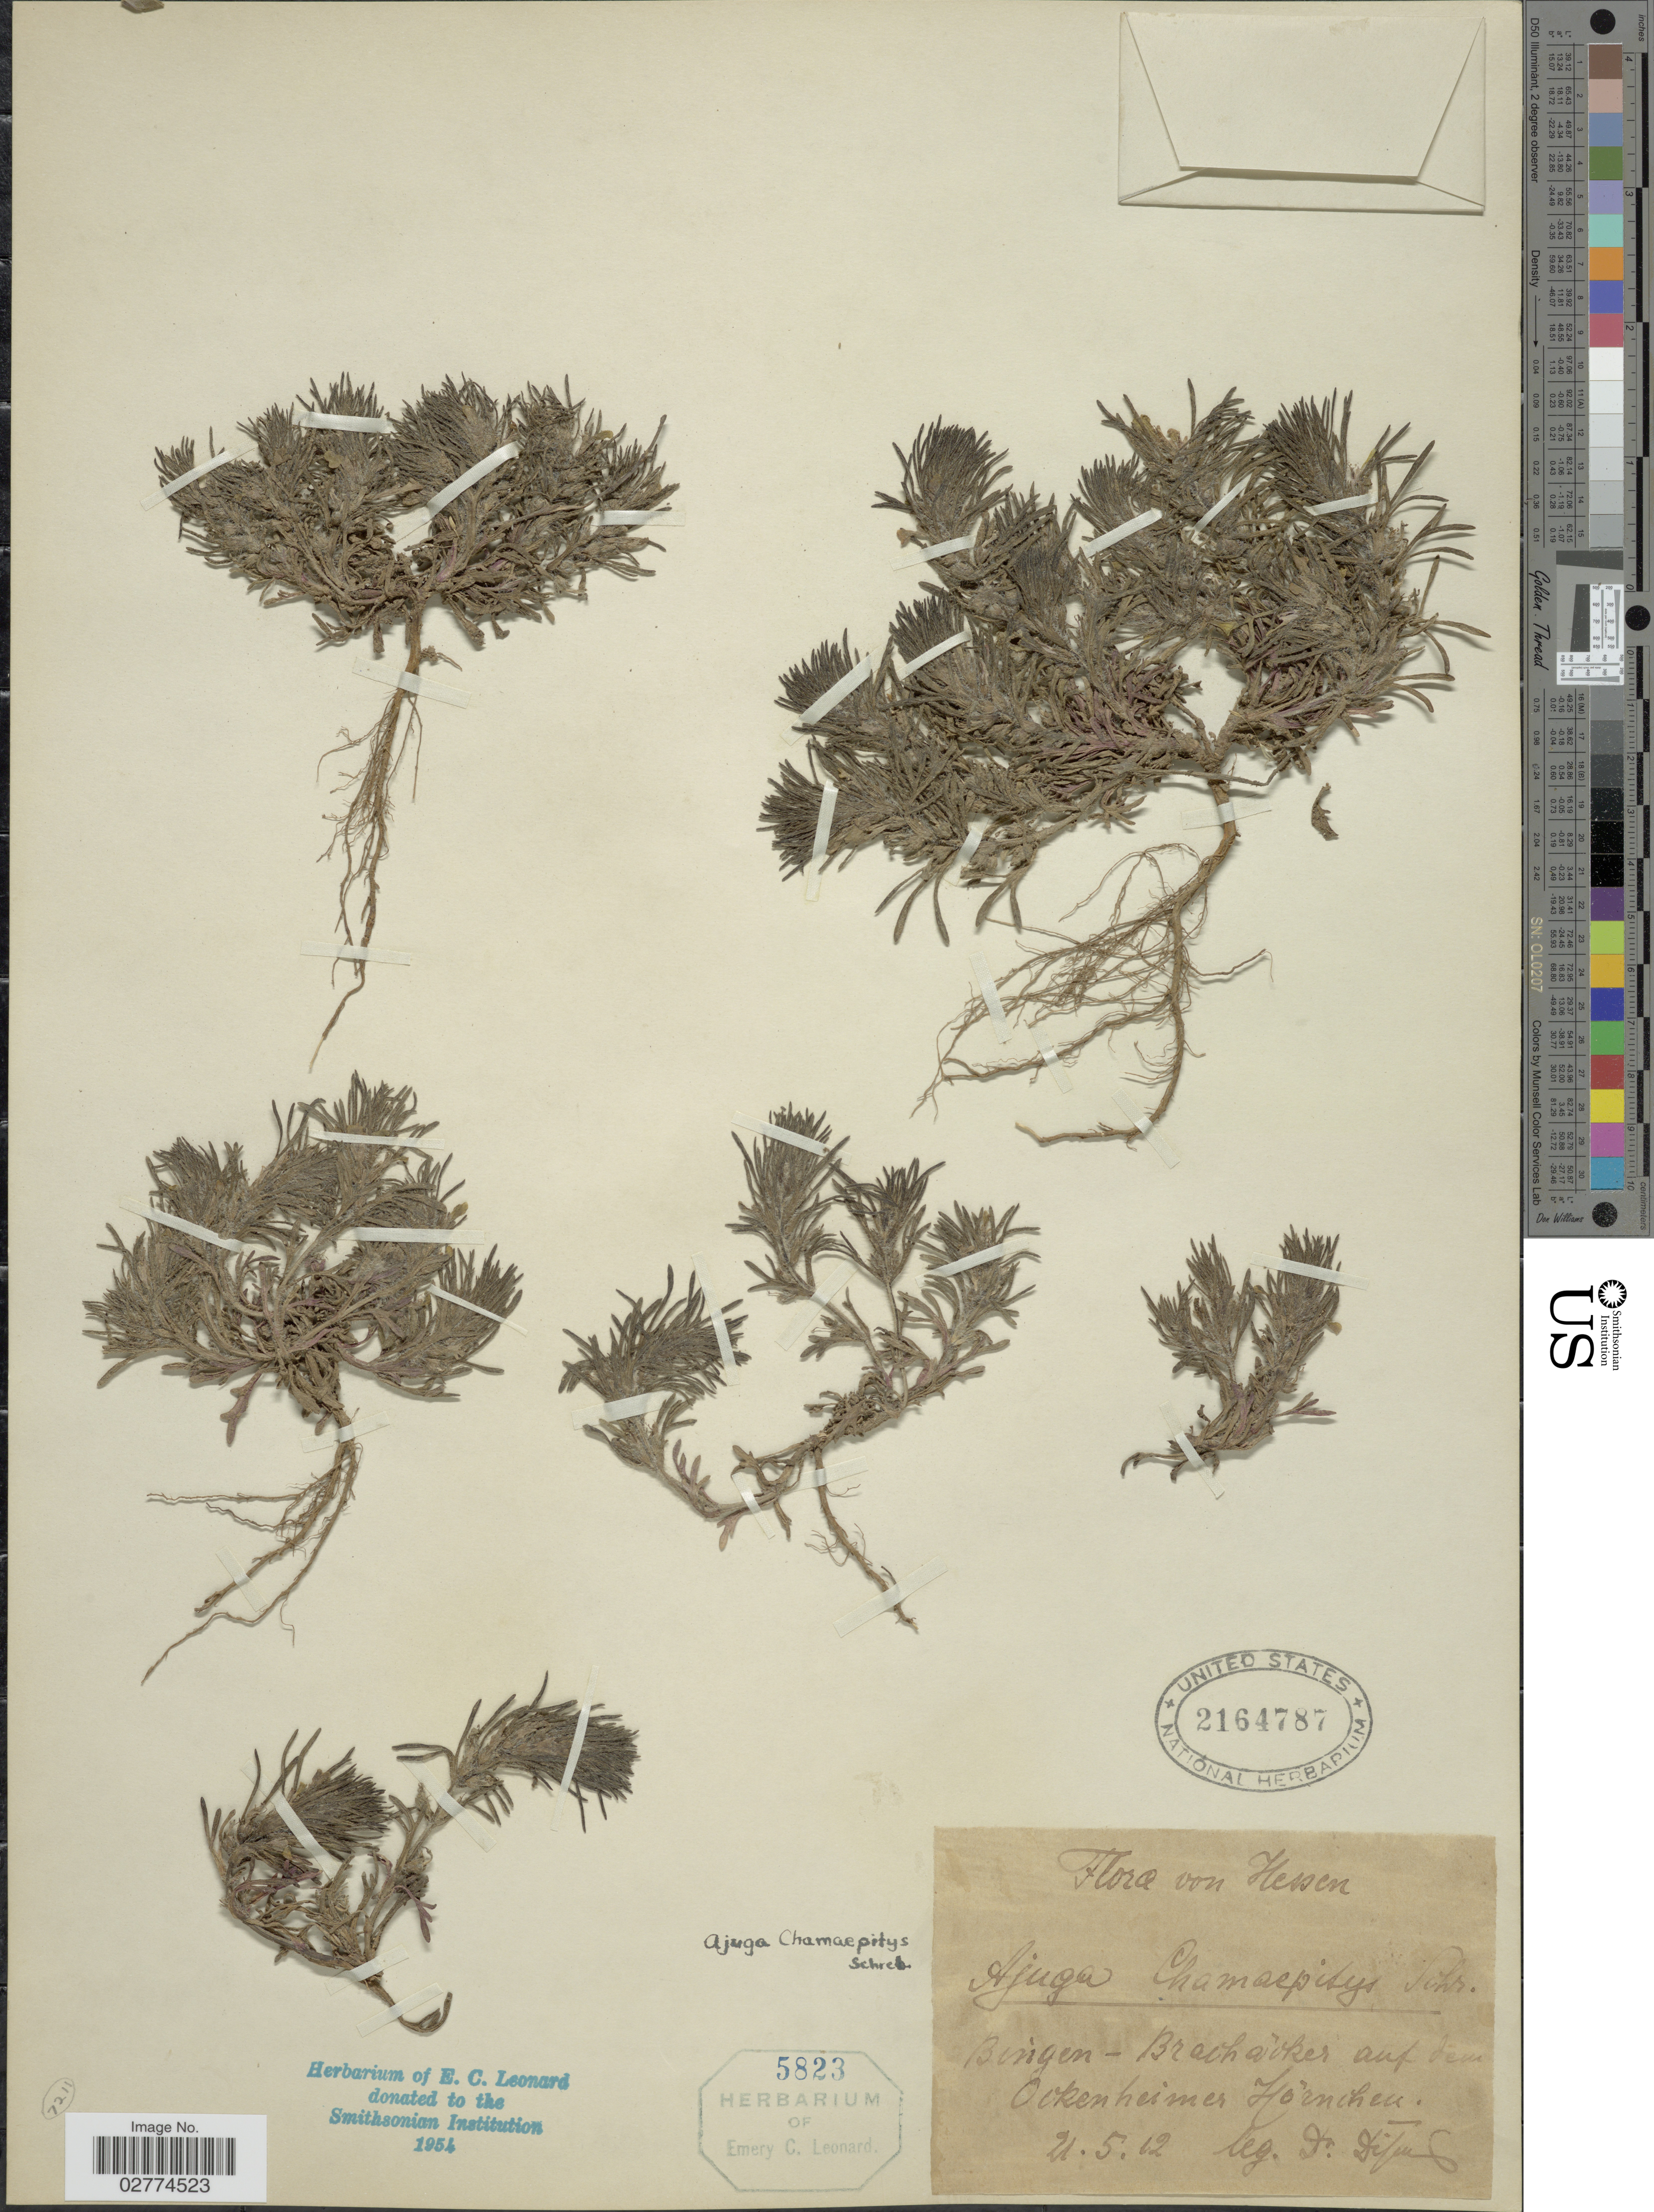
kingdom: Plantae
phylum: Tracheophyta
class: Magnoliopsida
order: Lamiales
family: Lamiaceae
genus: Ajuga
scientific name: Ajuga chamaepitys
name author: (L.) Schreb.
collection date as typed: Transcribed d/m/y: 21/5/12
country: Germany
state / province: Hesse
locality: Bingen - Brach oker auf dem Ookenheimer Hornchen.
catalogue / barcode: US 2164787